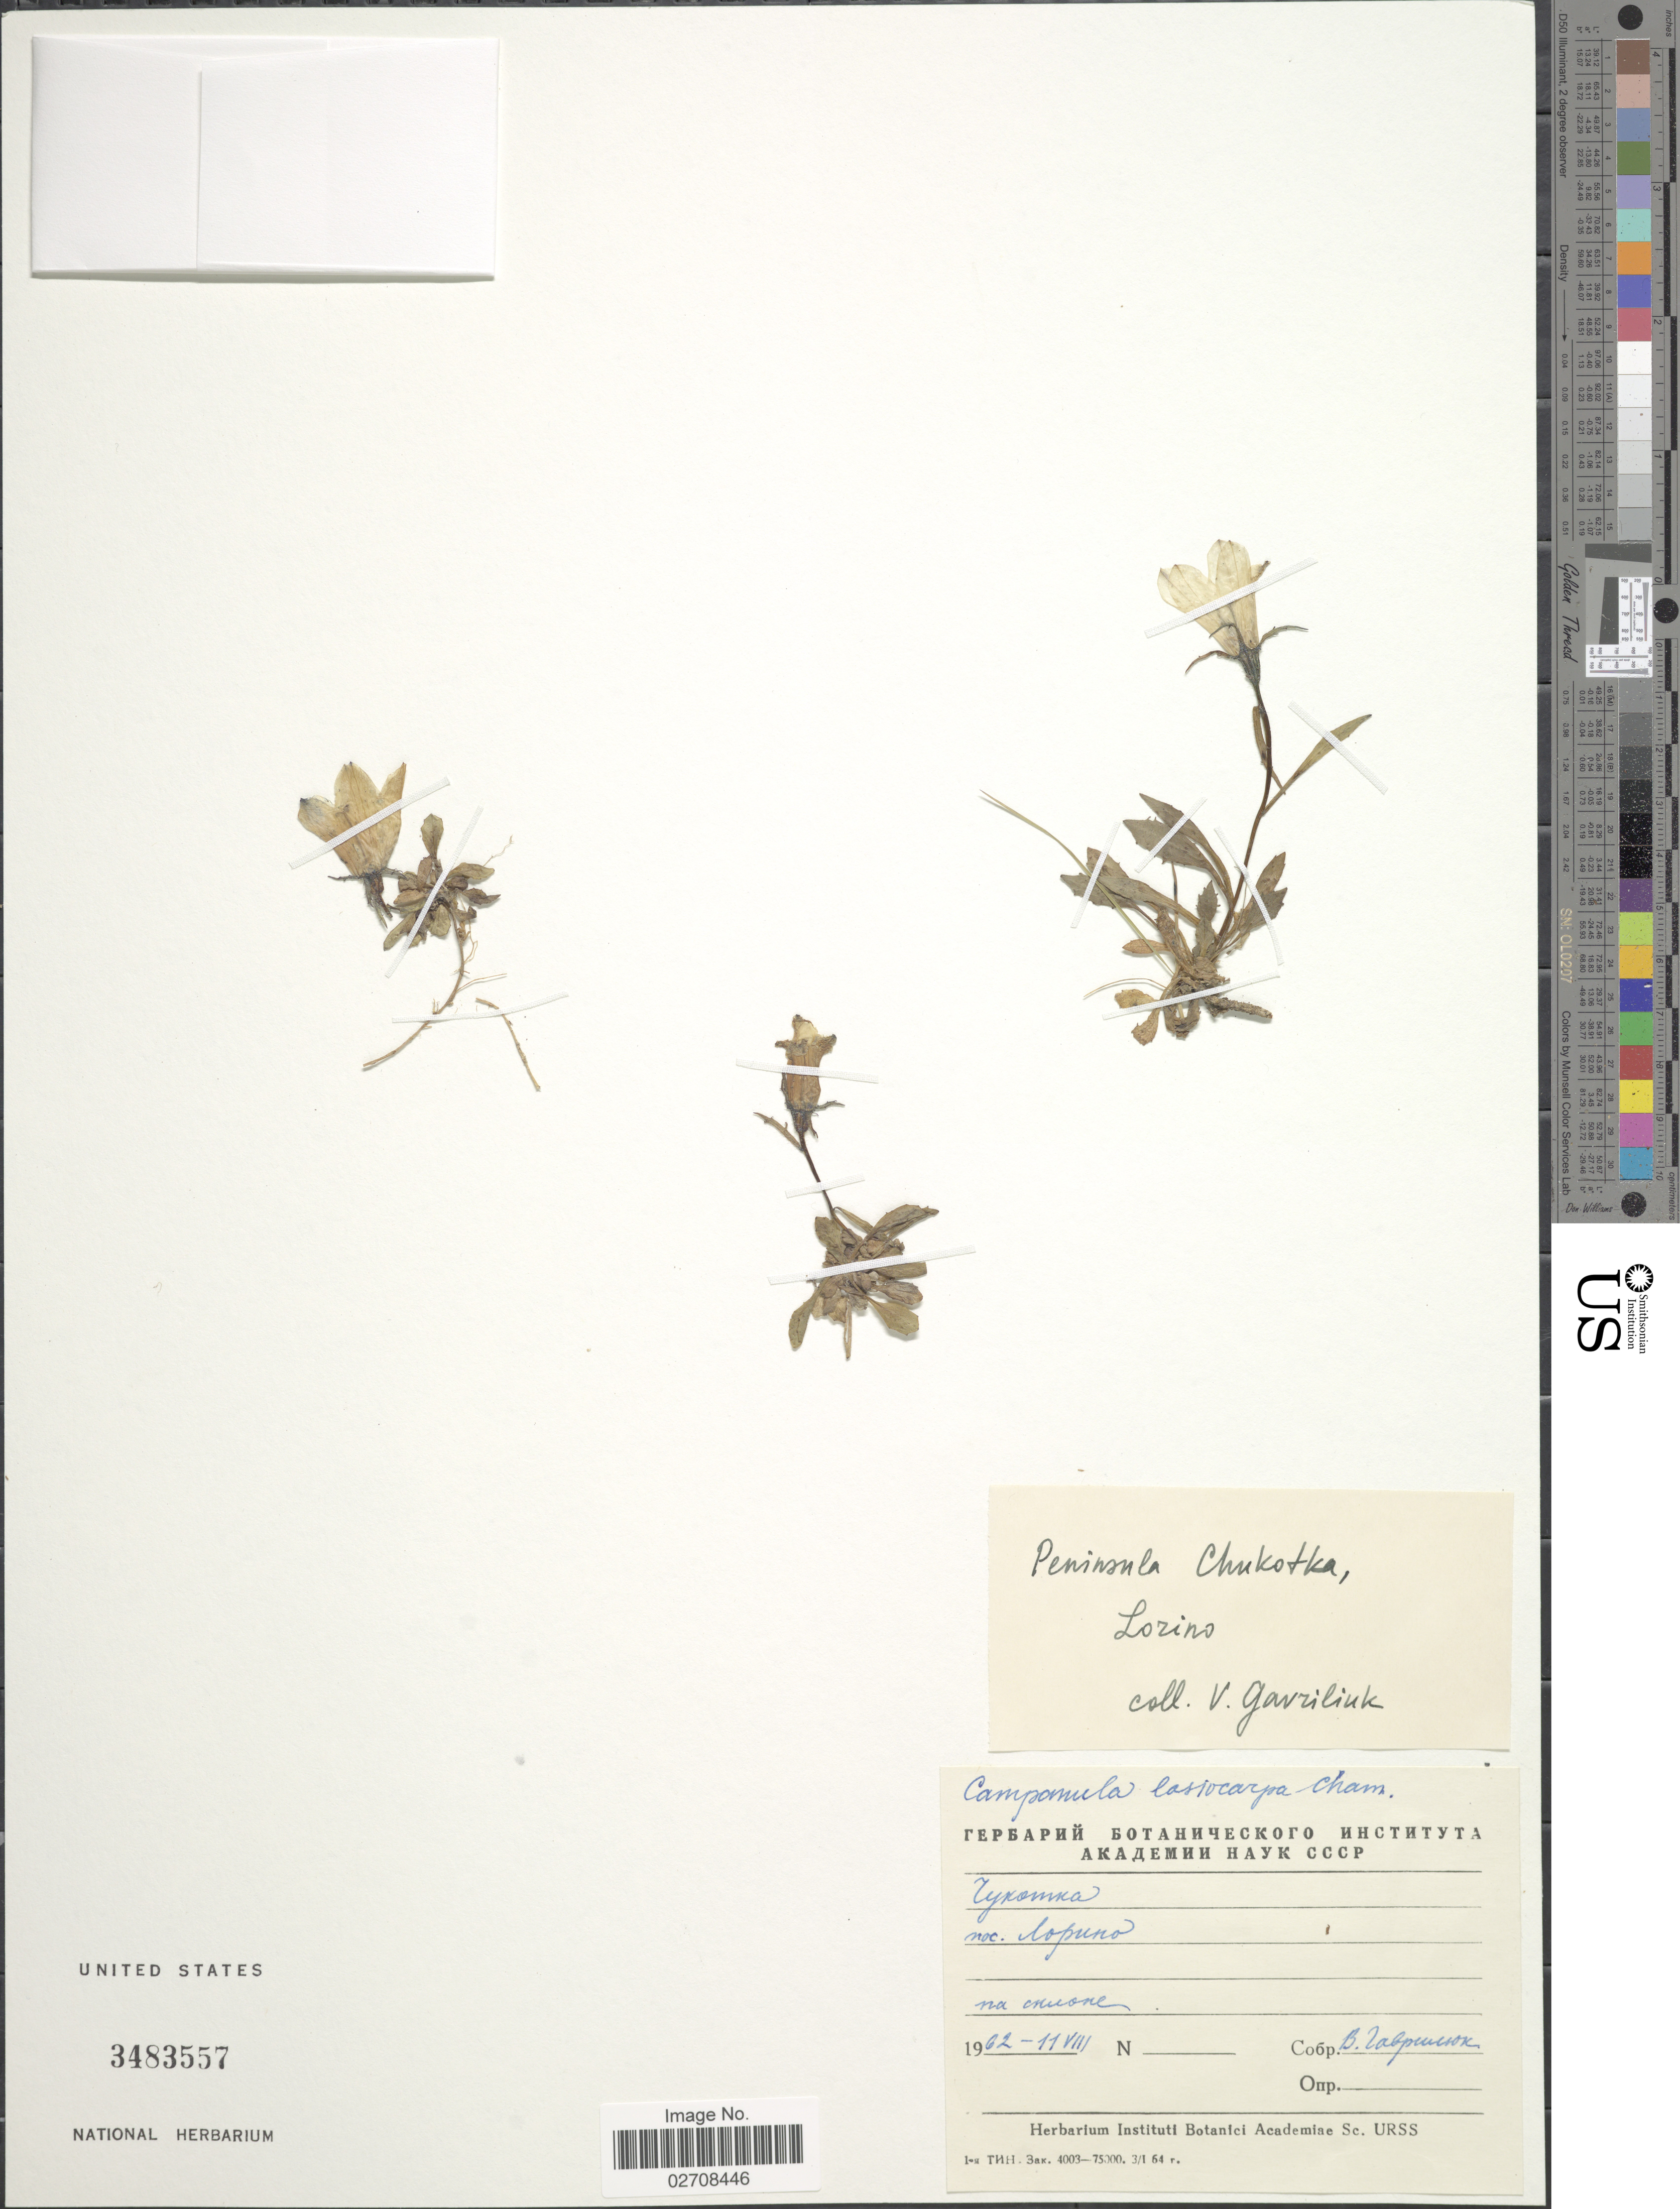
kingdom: Plantae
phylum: Tracheophyta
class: Magnoliopsida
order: Asterales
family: Campanulaceae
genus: Campanula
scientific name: Campanula lasiocarpa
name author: Cham.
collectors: V. Gavriliuk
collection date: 1962-08-11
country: Russian Federation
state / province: Chukotka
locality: Peninsula Chukotka, Lorino.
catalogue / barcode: US 3483557